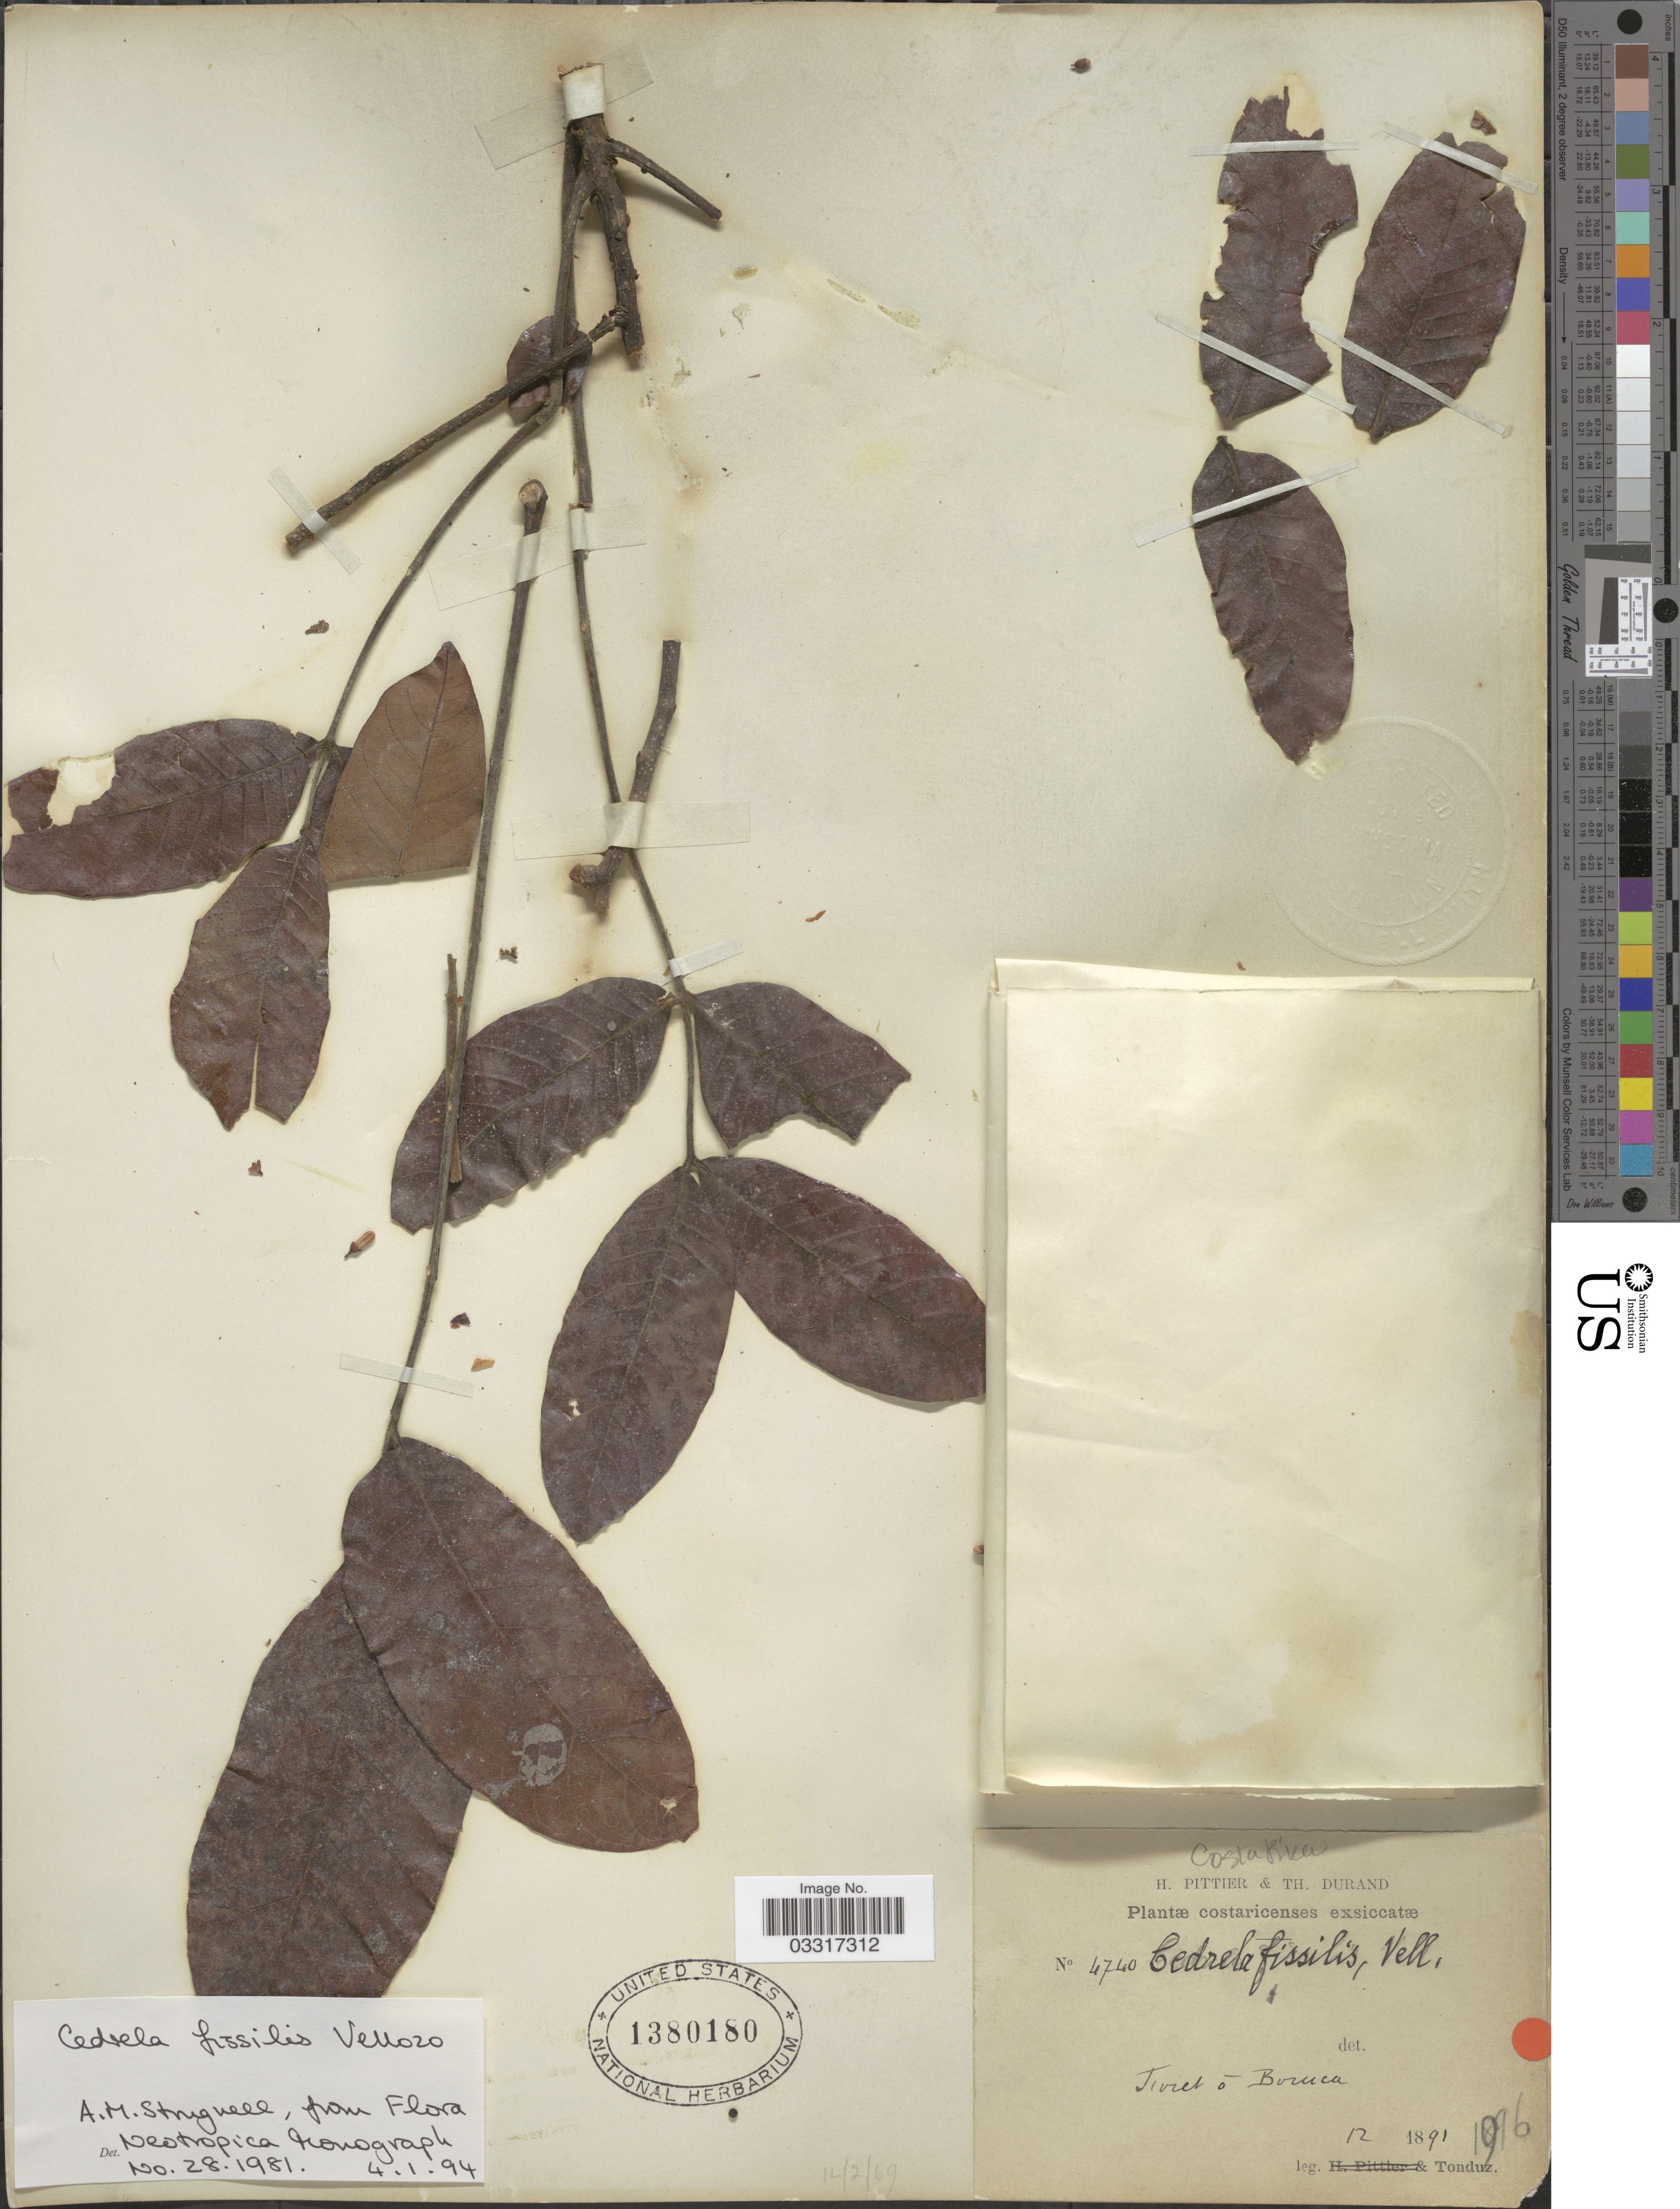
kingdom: Plantae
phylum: Tracheophyta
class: Magnoliopsida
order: Sapindales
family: Meliaceae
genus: Cedrela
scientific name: Cedrela fissilis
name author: Vell.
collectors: Tonduz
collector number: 4740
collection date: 1891-12/1916-12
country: Costa Rica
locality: Forêt a Boruca.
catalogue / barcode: US 1380180